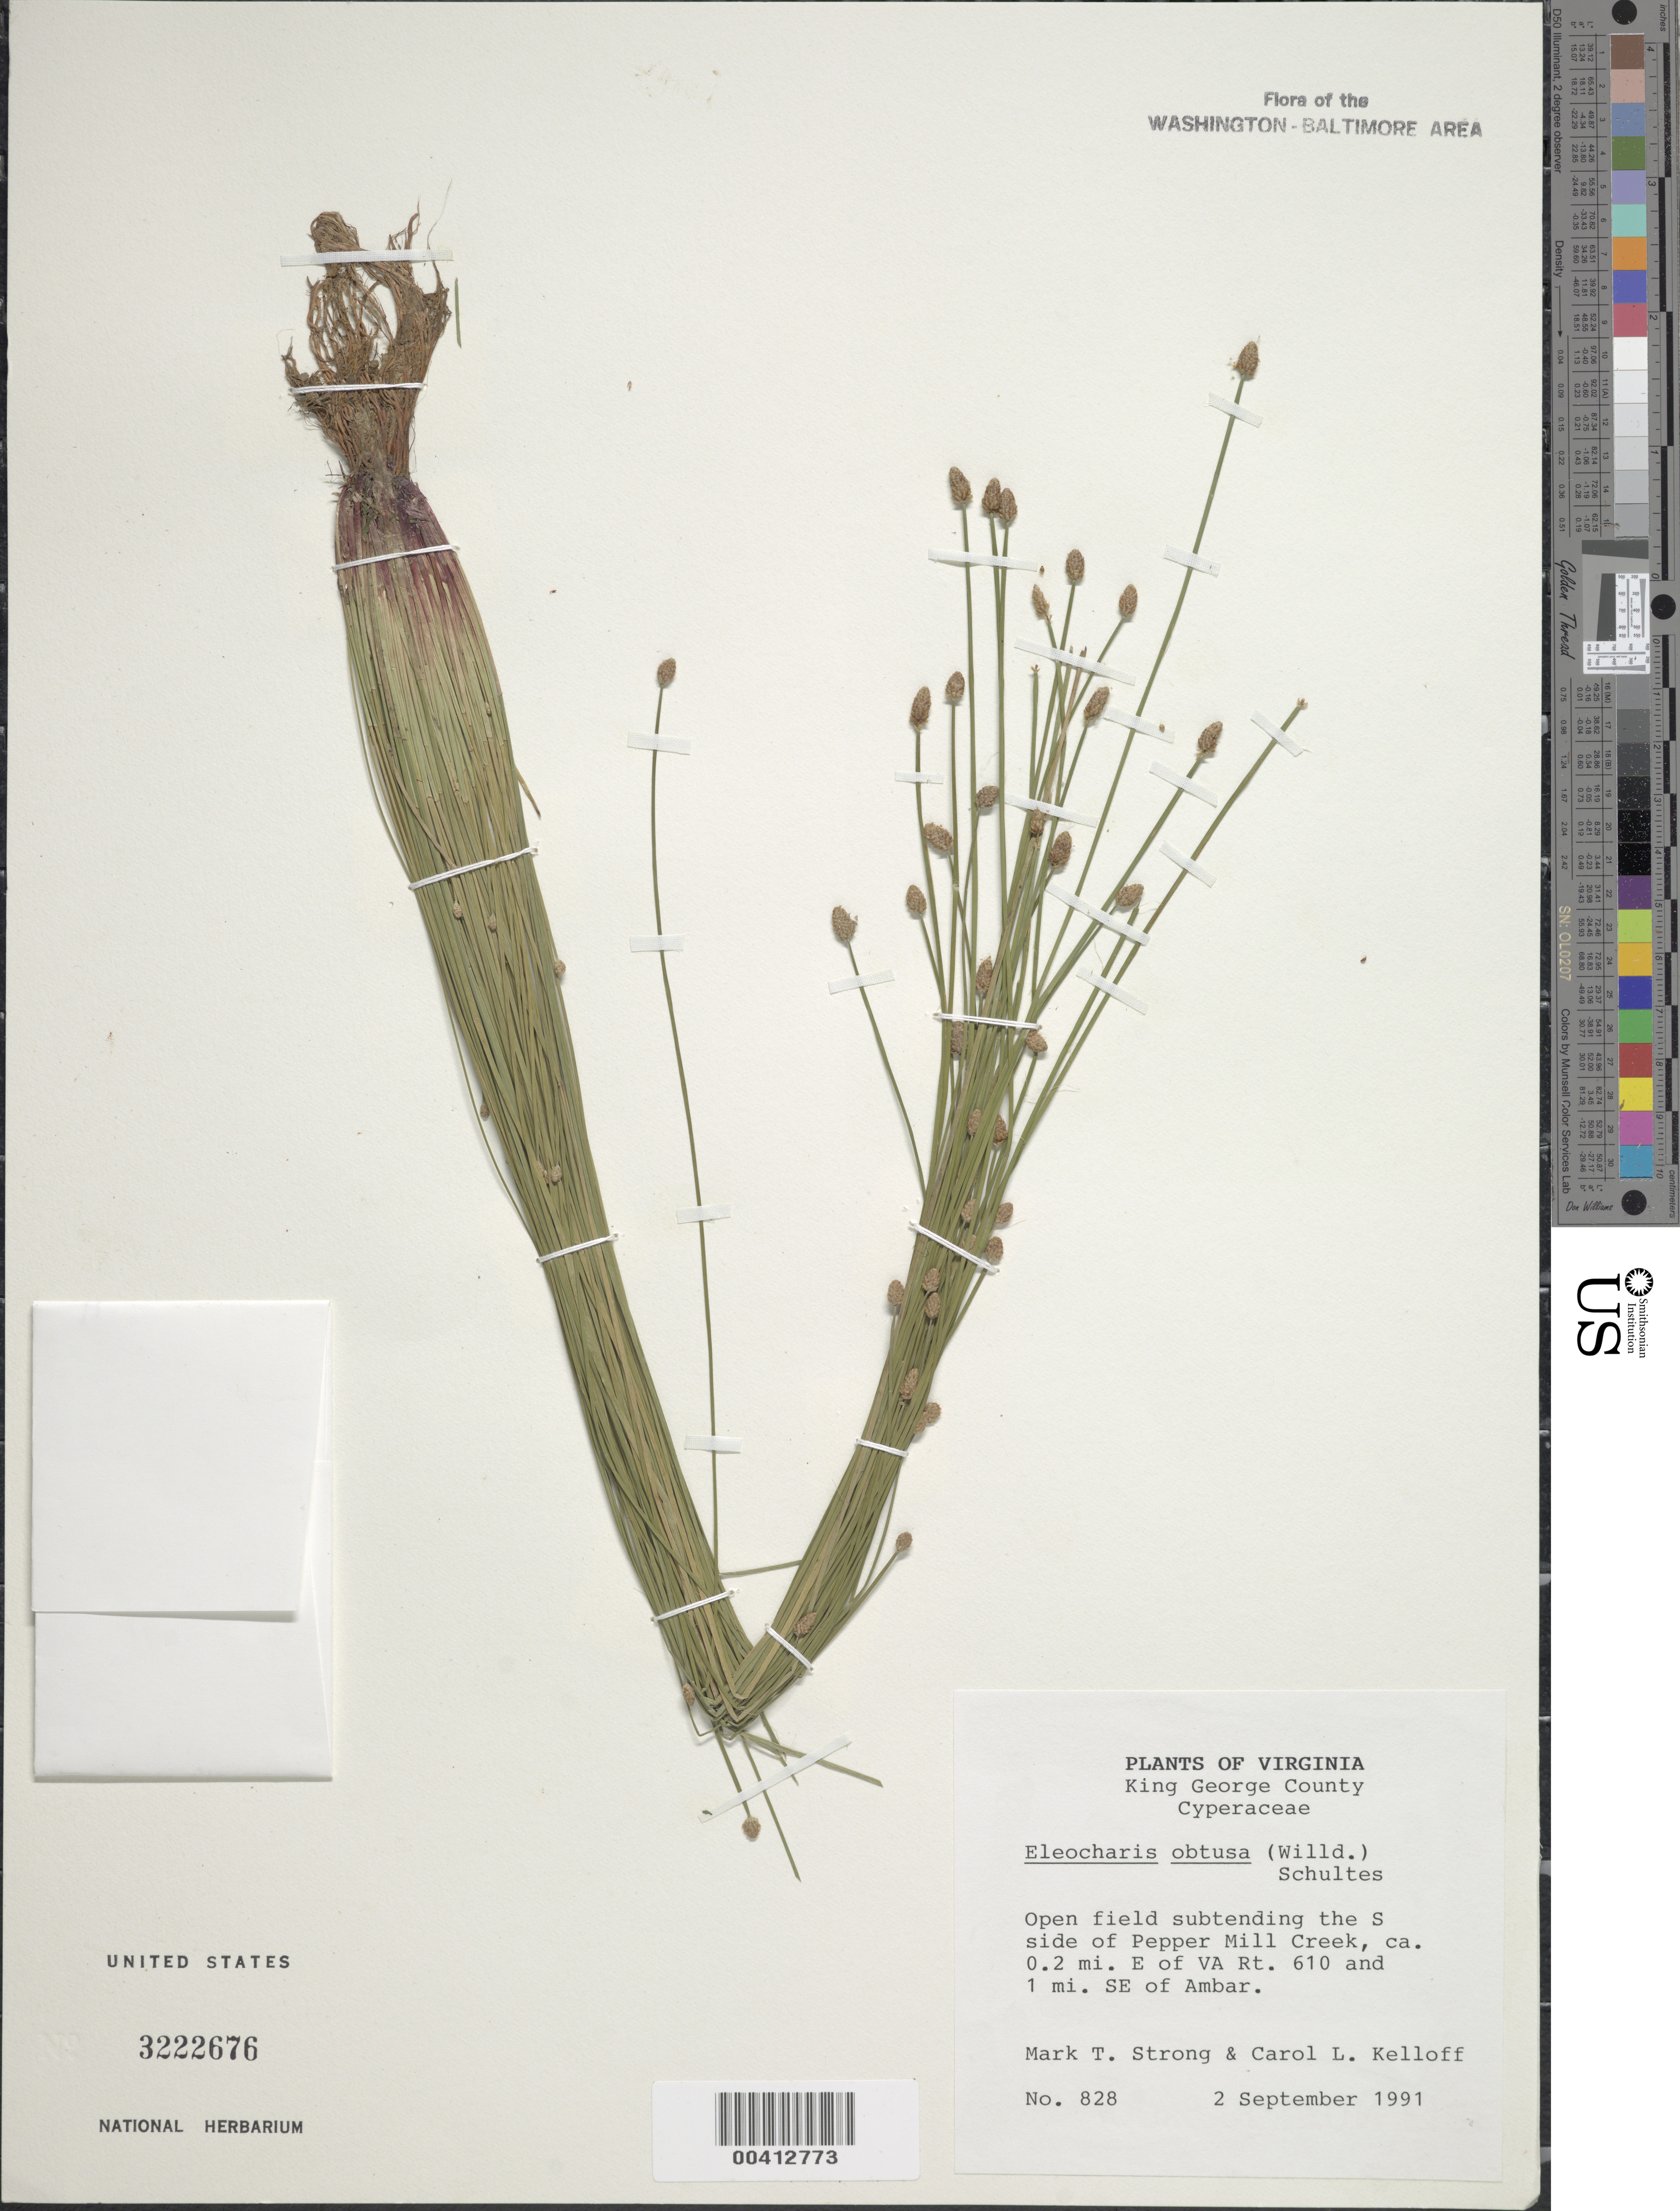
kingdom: Plantae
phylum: Tracheophyta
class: Liliopsida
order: Poales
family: Cyperaceae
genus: Eleocharis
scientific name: Eleocharis obtusa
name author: (Willd.) Schult.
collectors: M. T. Strong & C. L. Kelloff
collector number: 828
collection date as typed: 02 Sep 1991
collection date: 1991-09-02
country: United States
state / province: Virginia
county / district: King George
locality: SE of Ambar, E of VA Rt. 610, along Pepper Mill Creek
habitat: Open field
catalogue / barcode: US 3222676